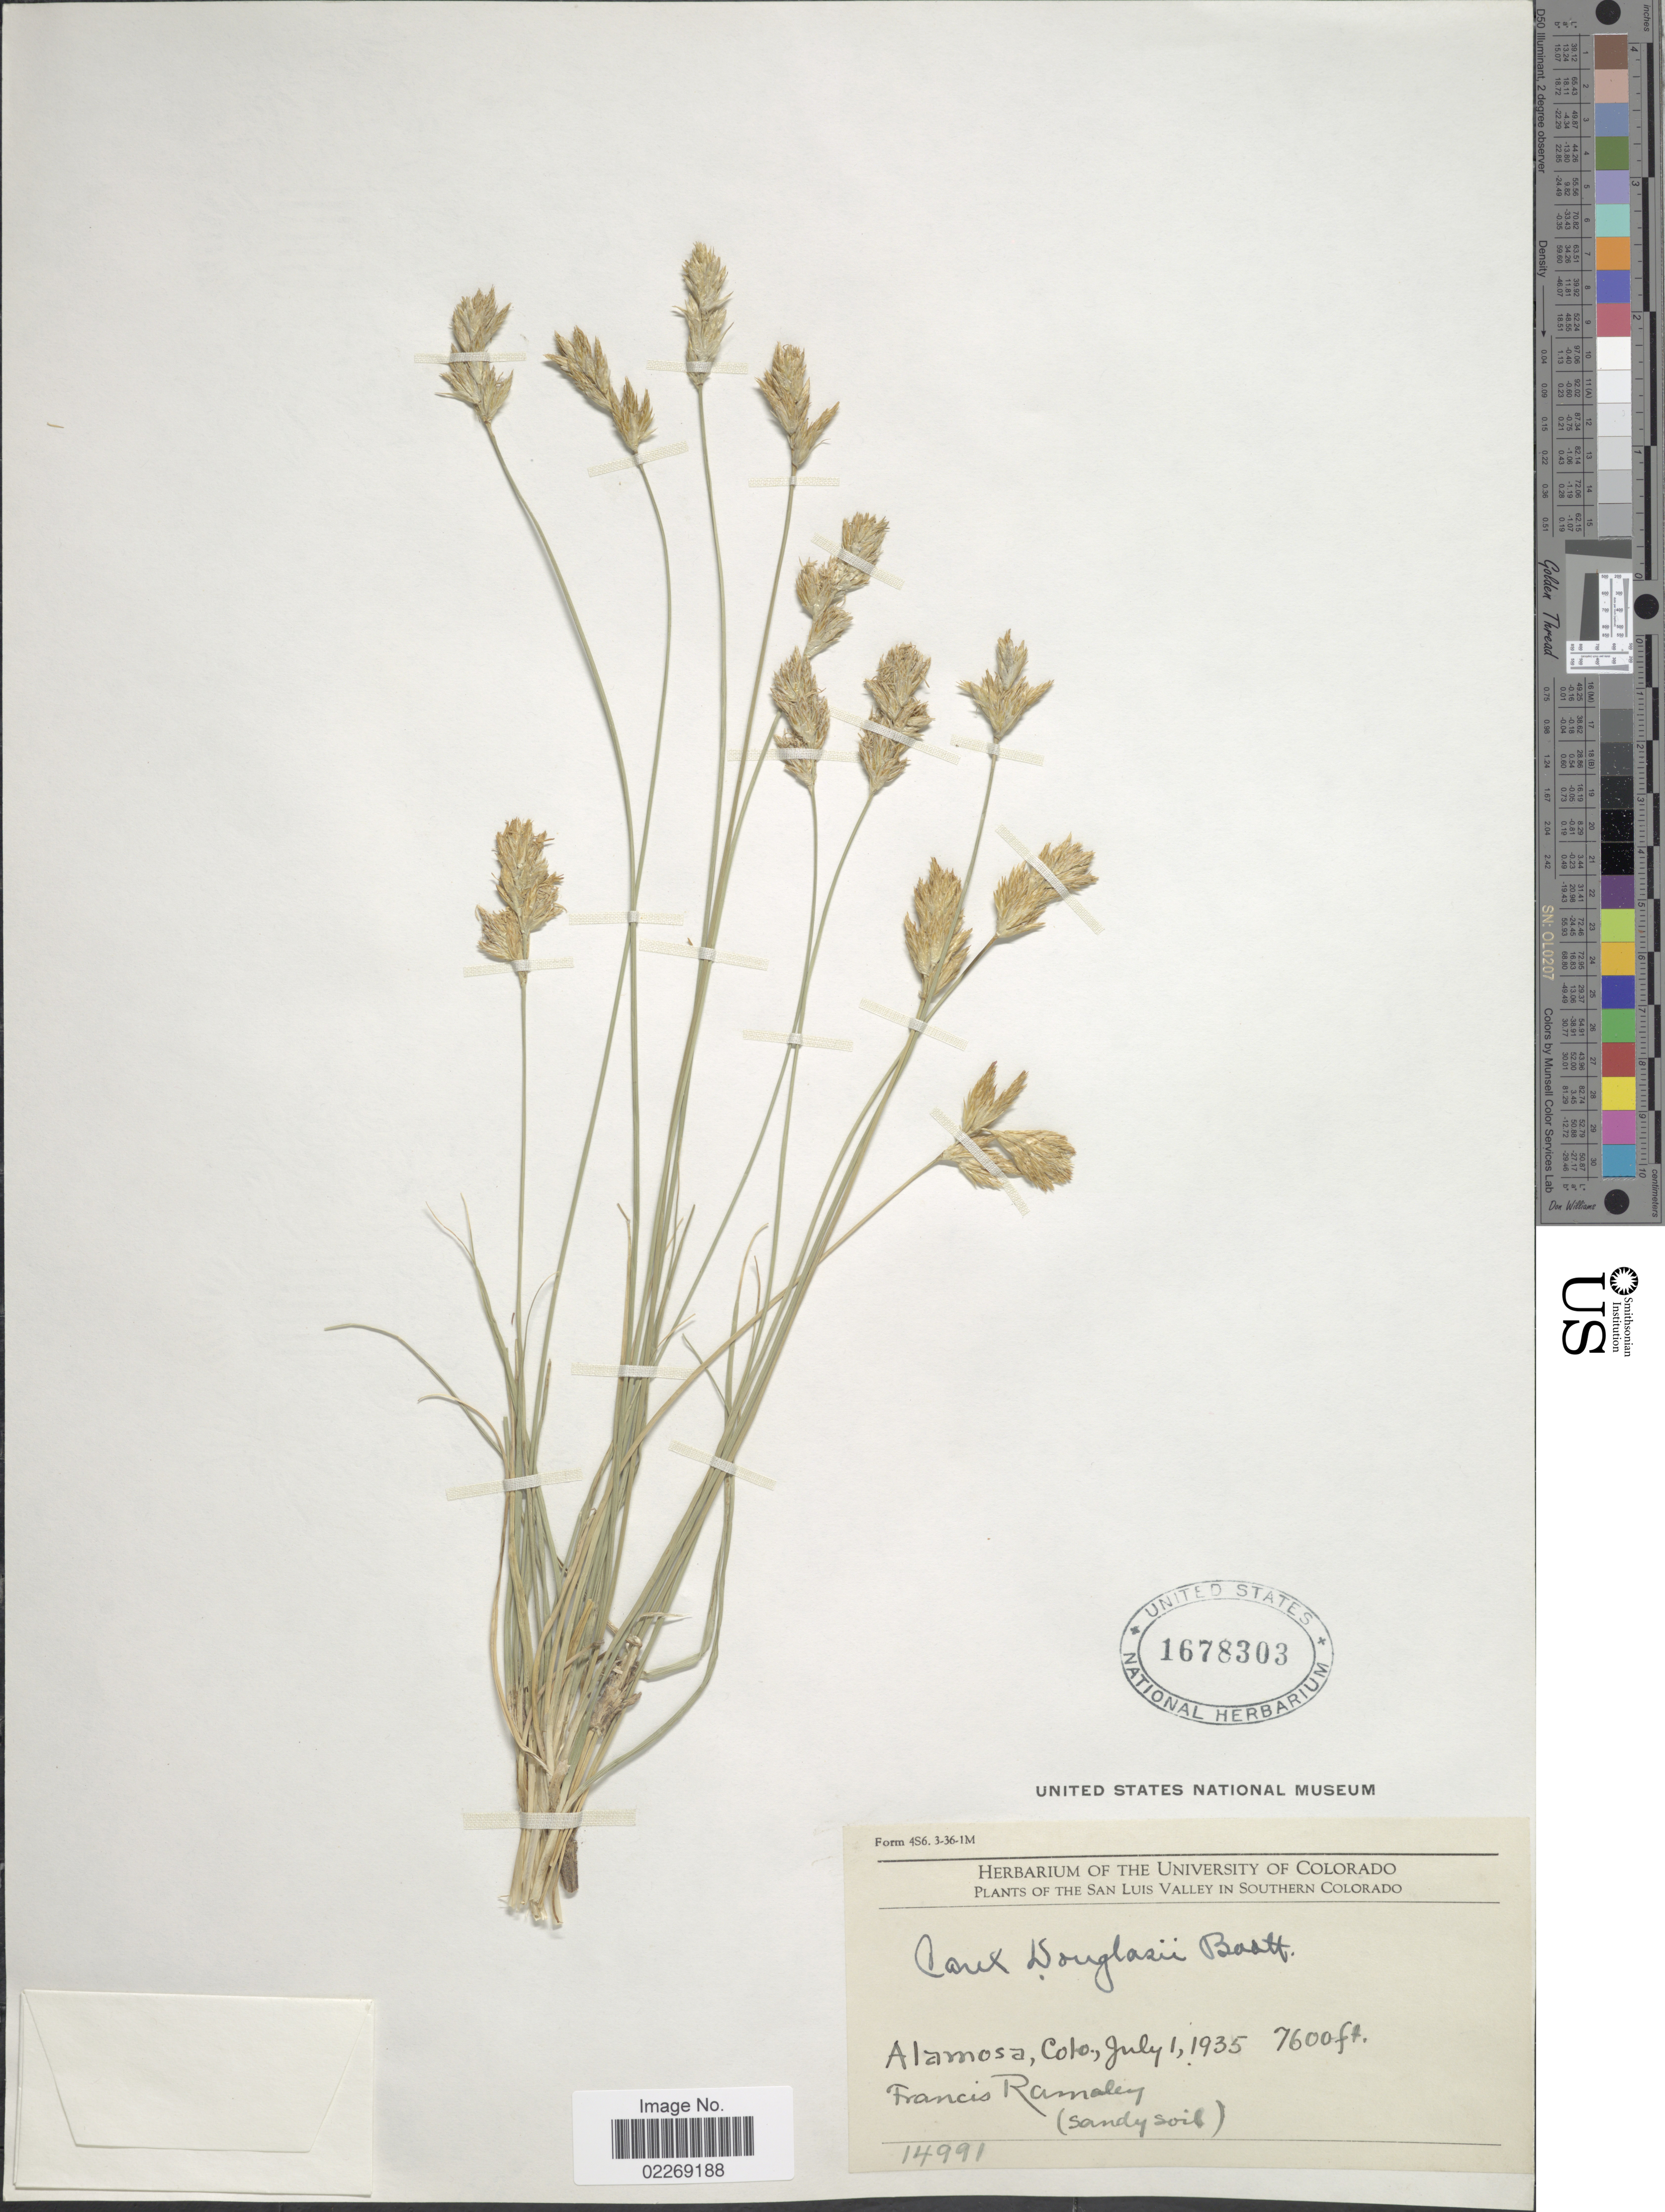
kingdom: Plantae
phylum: Tracheophyta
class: Liliopsida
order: Poales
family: Cyperaceae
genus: Carex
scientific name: Carex douglasii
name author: Boott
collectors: F. Ramaley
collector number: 14991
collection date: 1935-07-01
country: United States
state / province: Colorado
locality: San Luis Valley in Southern Colorado, Alamosa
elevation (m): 2316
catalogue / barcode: US 1678303